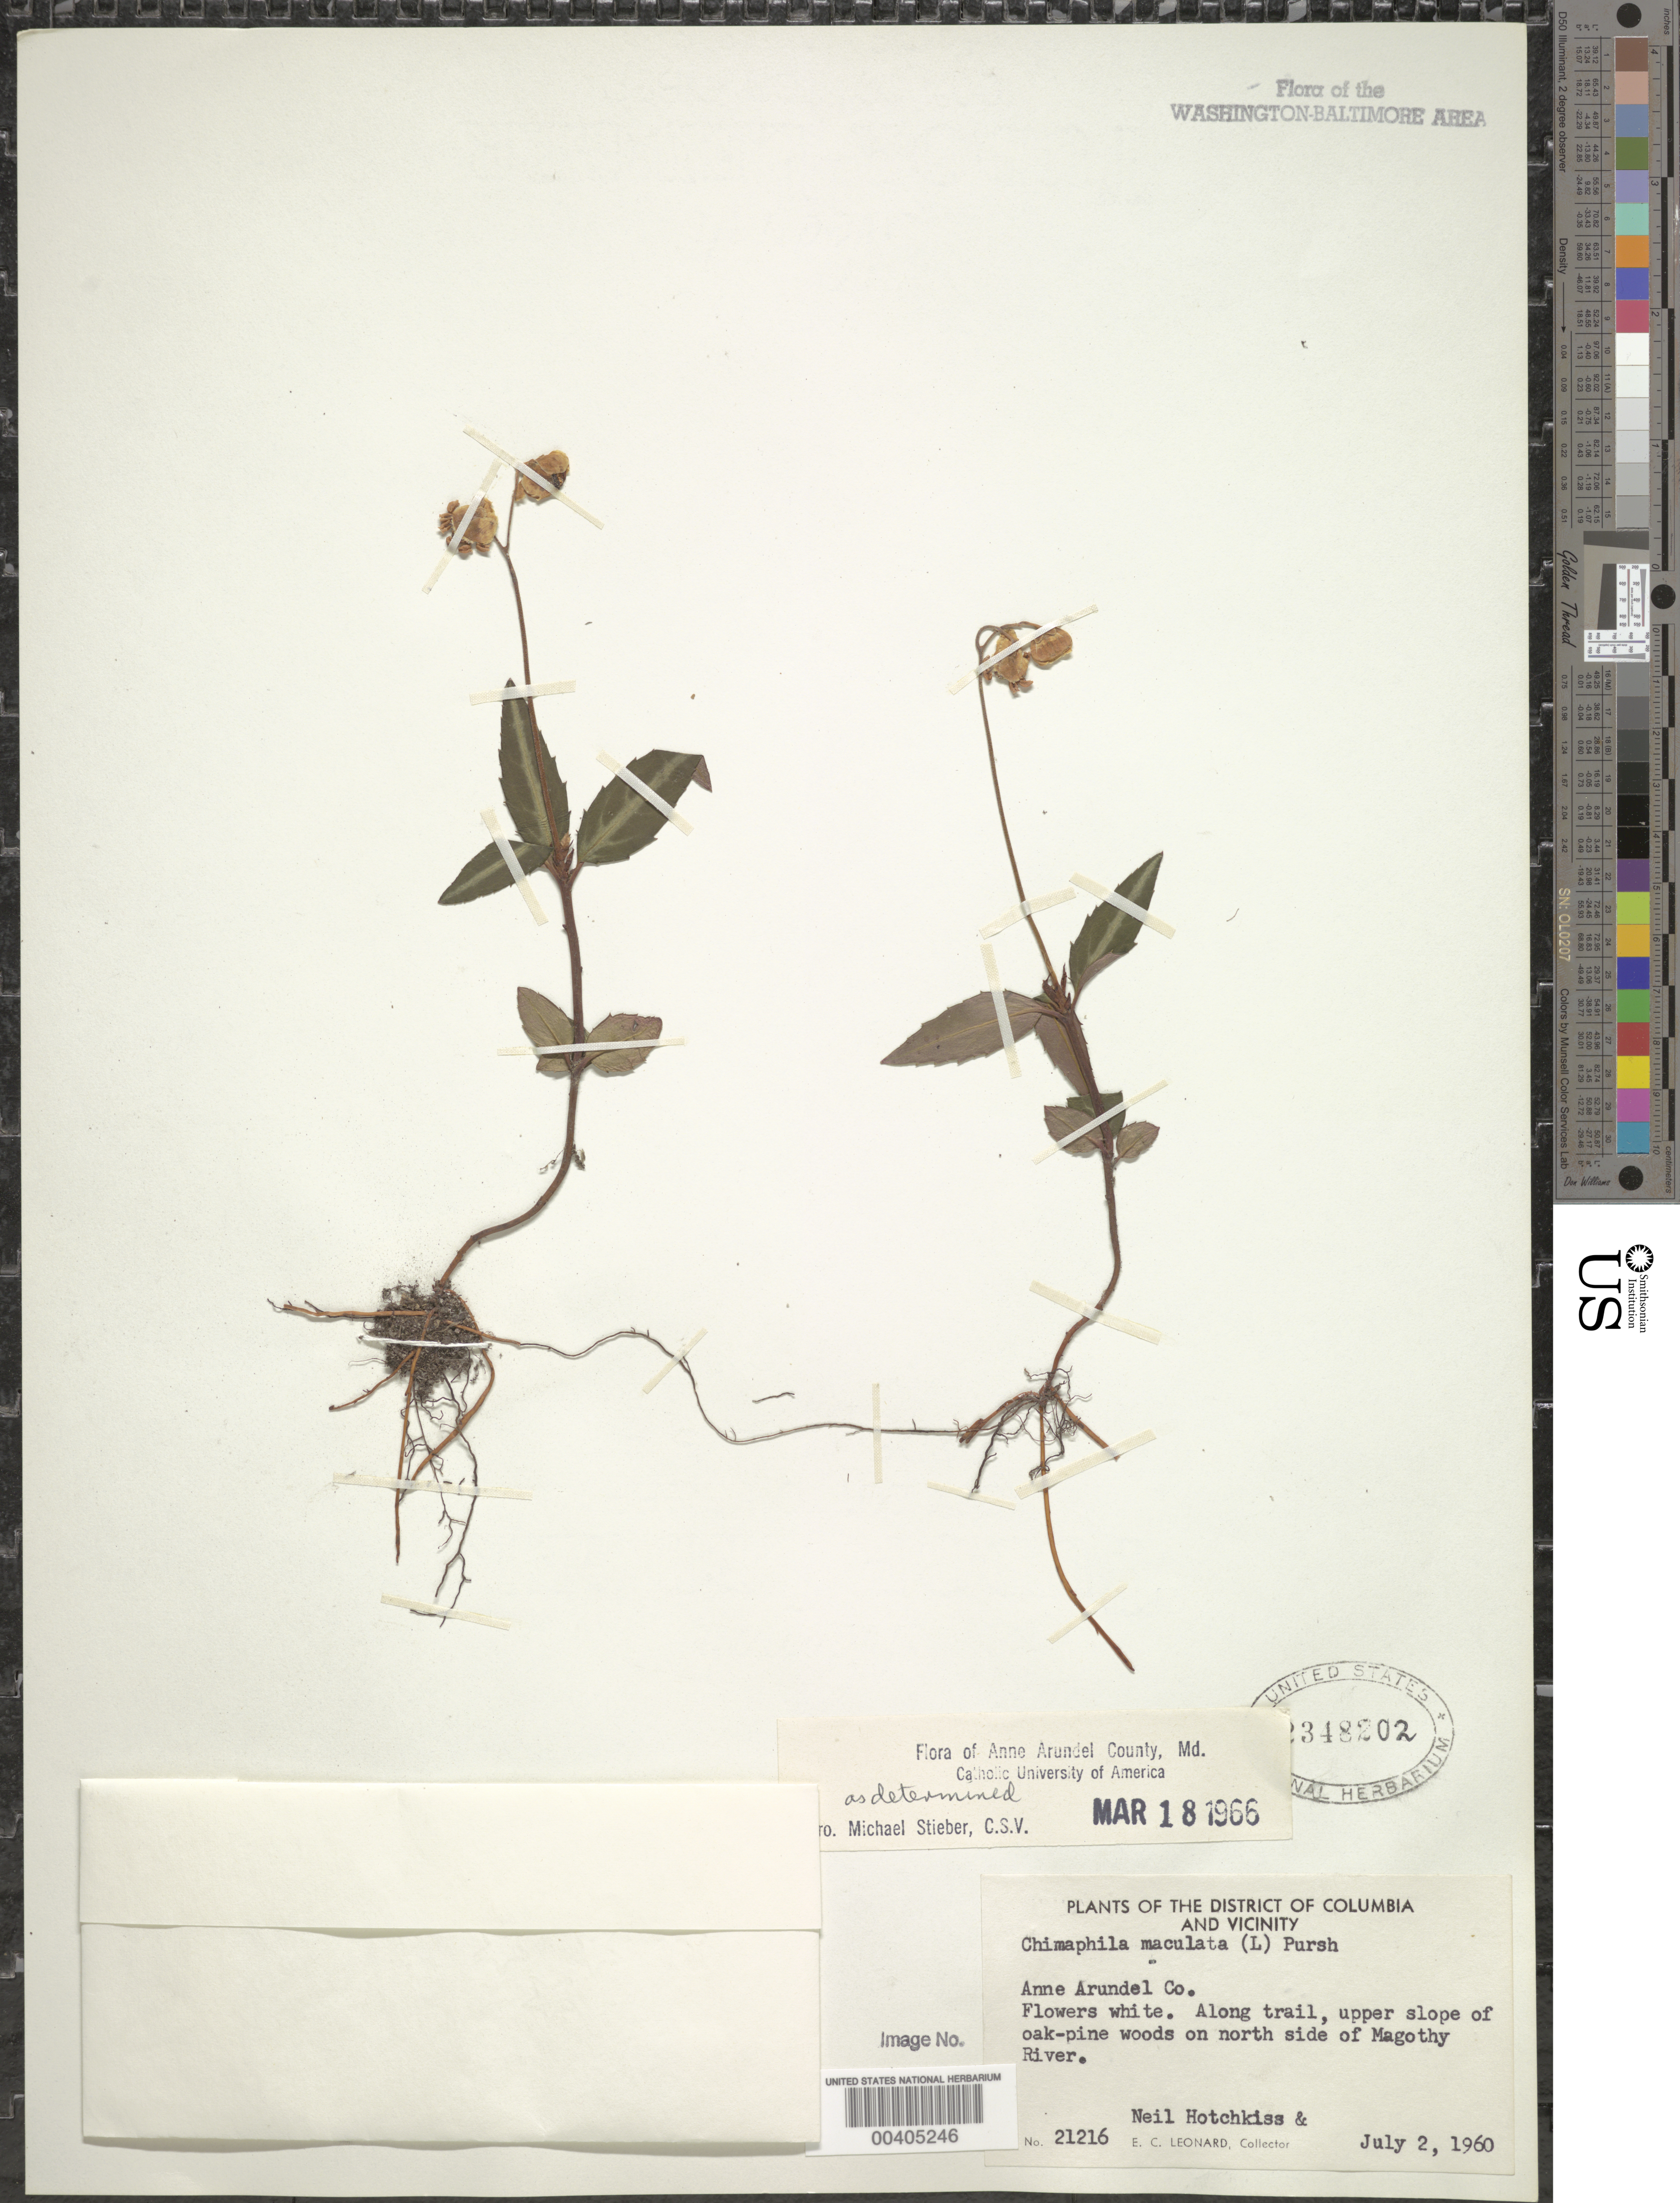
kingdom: Plantae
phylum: Tracheophyta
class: Magnoliopsida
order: Ericales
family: Ericaceae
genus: Chimaphila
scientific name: Chimaphila maculata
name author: (L.) Pursh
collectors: N. Hotchkiss & E. C. Leonard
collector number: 21216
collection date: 1960-07-02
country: United States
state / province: Maryland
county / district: Anne Arundel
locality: Along trail, upper slope of oak-pine woods on N side of Magothy River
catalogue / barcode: US 2318202-2